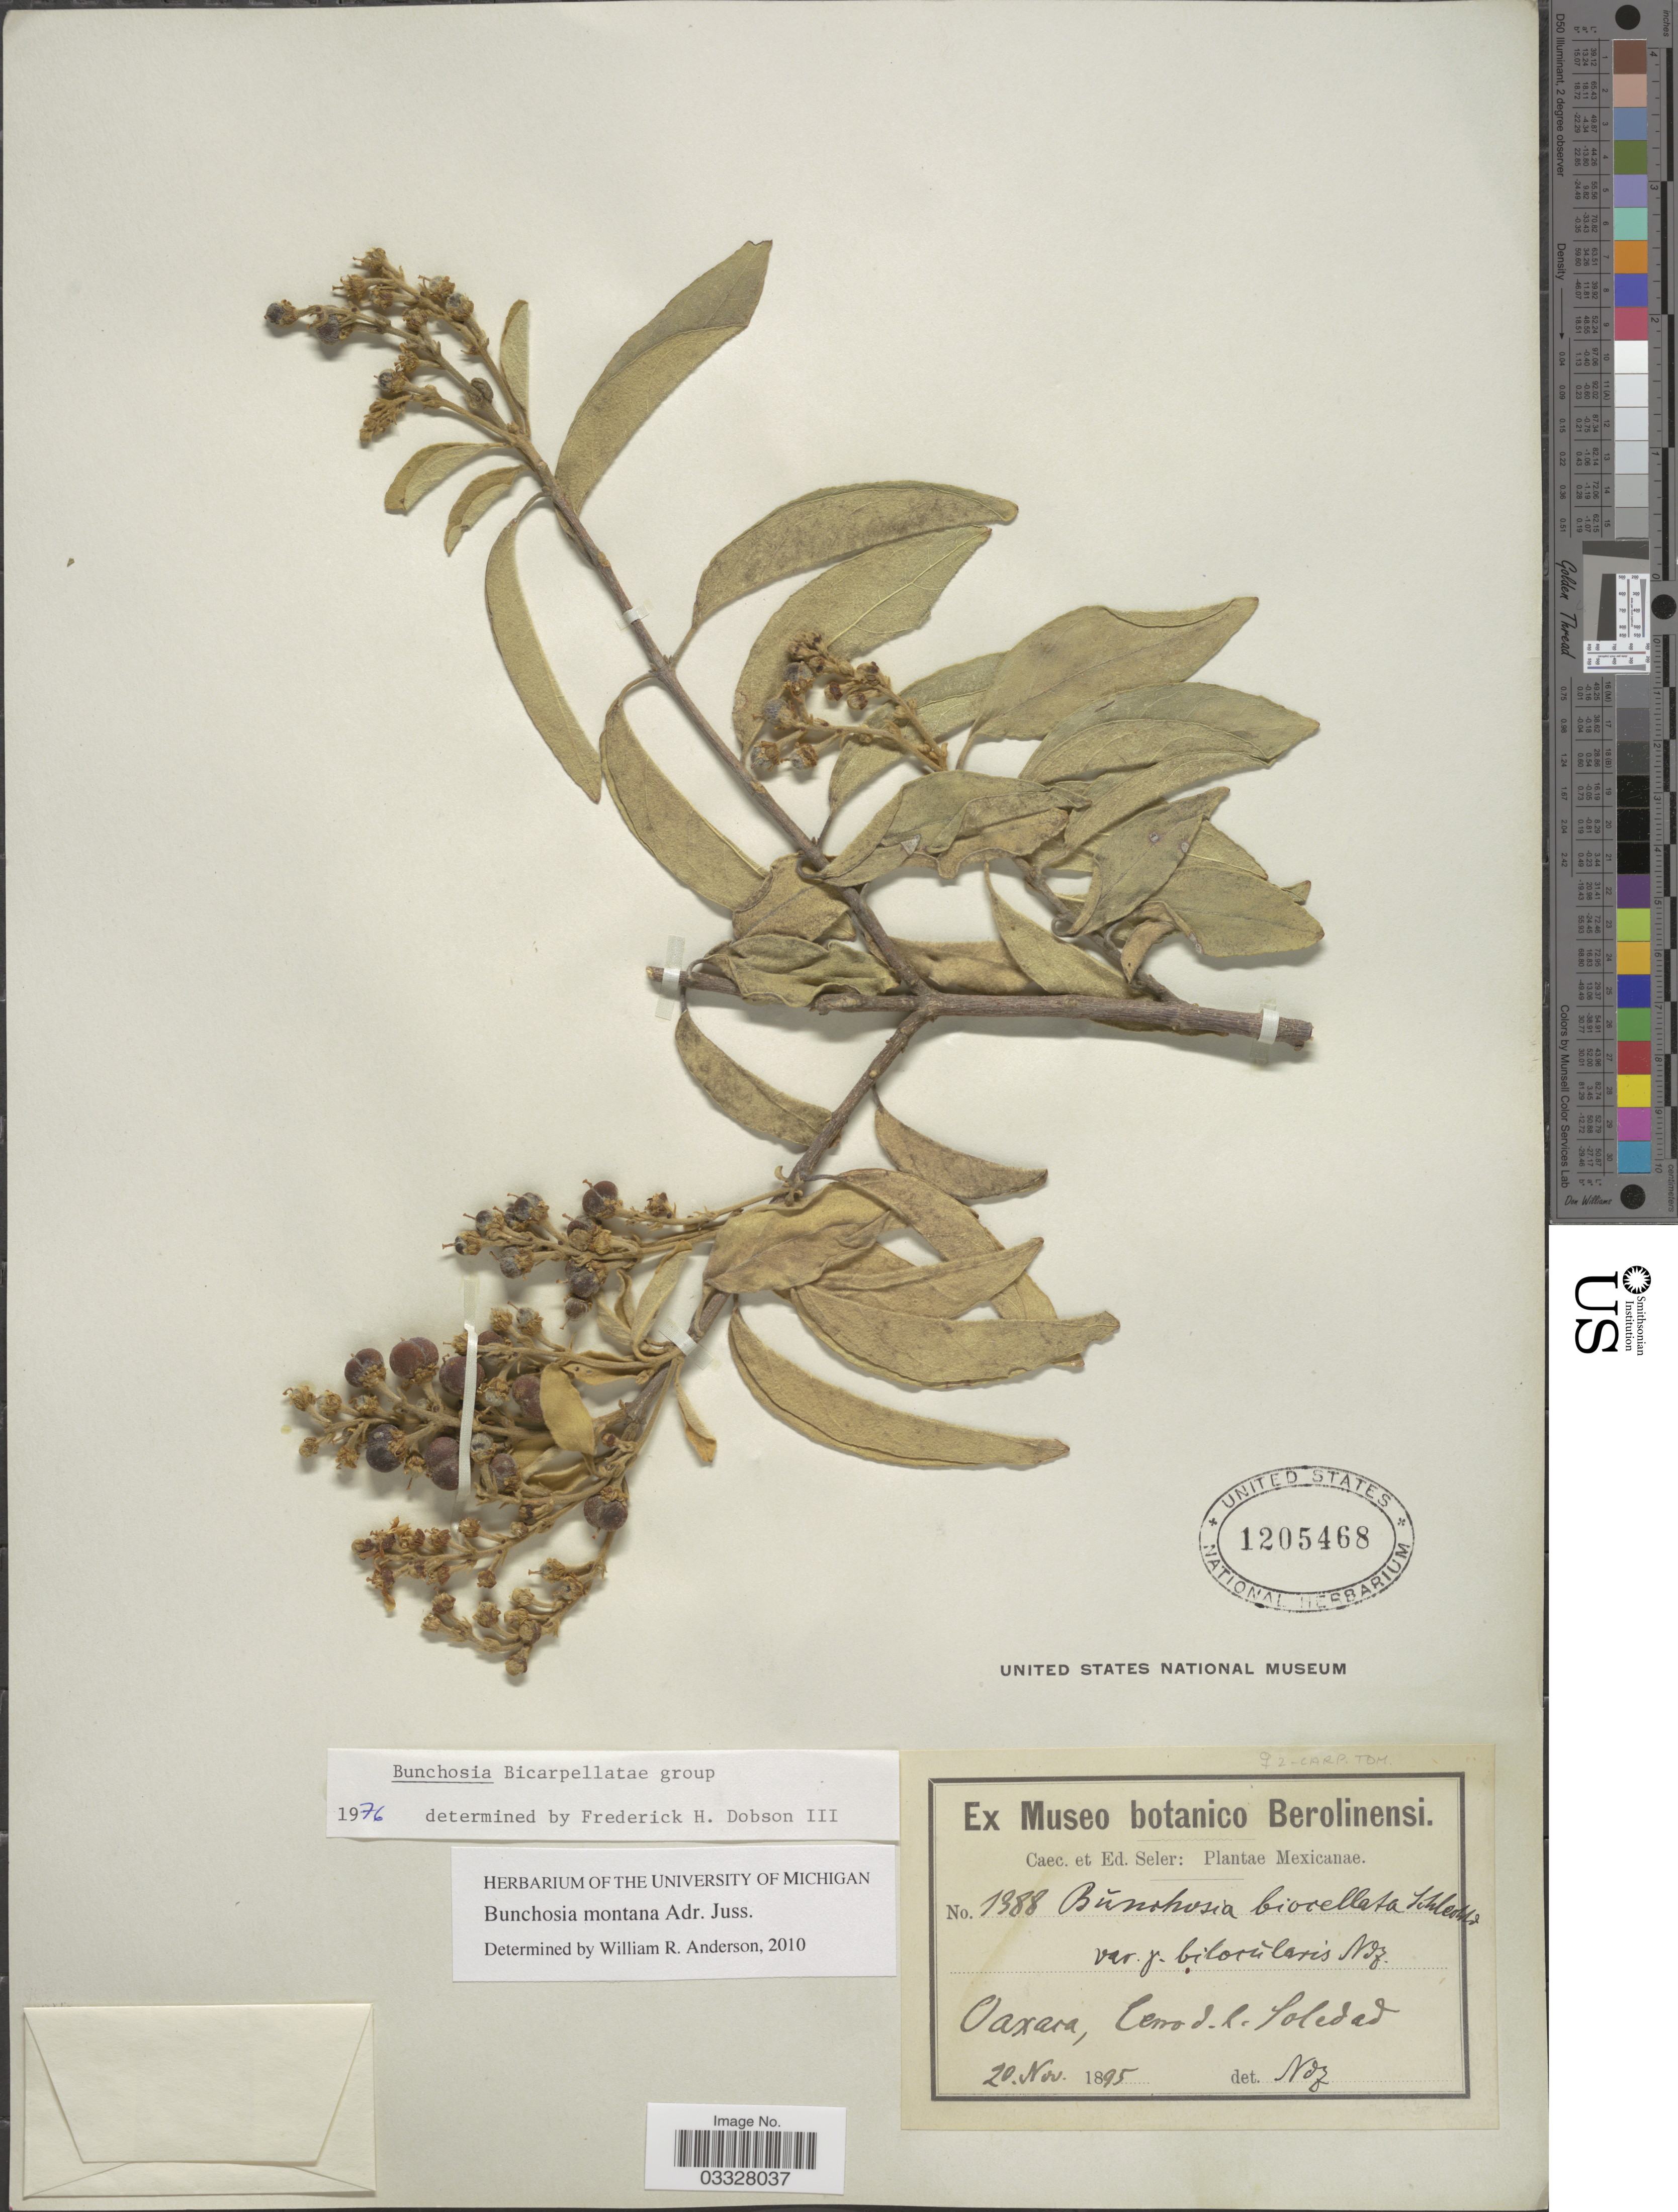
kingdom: Plantae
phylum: Tracheophyta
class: Magnoliopsida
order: Malpighiales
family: Malpighiaceae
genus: Bunchosia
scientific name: Bunchosia montana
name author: A. Juss.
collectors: C. Seler & E. G. Seler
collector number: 1388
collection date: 1895-11-20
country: Mexico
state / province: Oaxaca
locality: Cerro d. l. Soledad.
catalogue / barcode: US 1205468